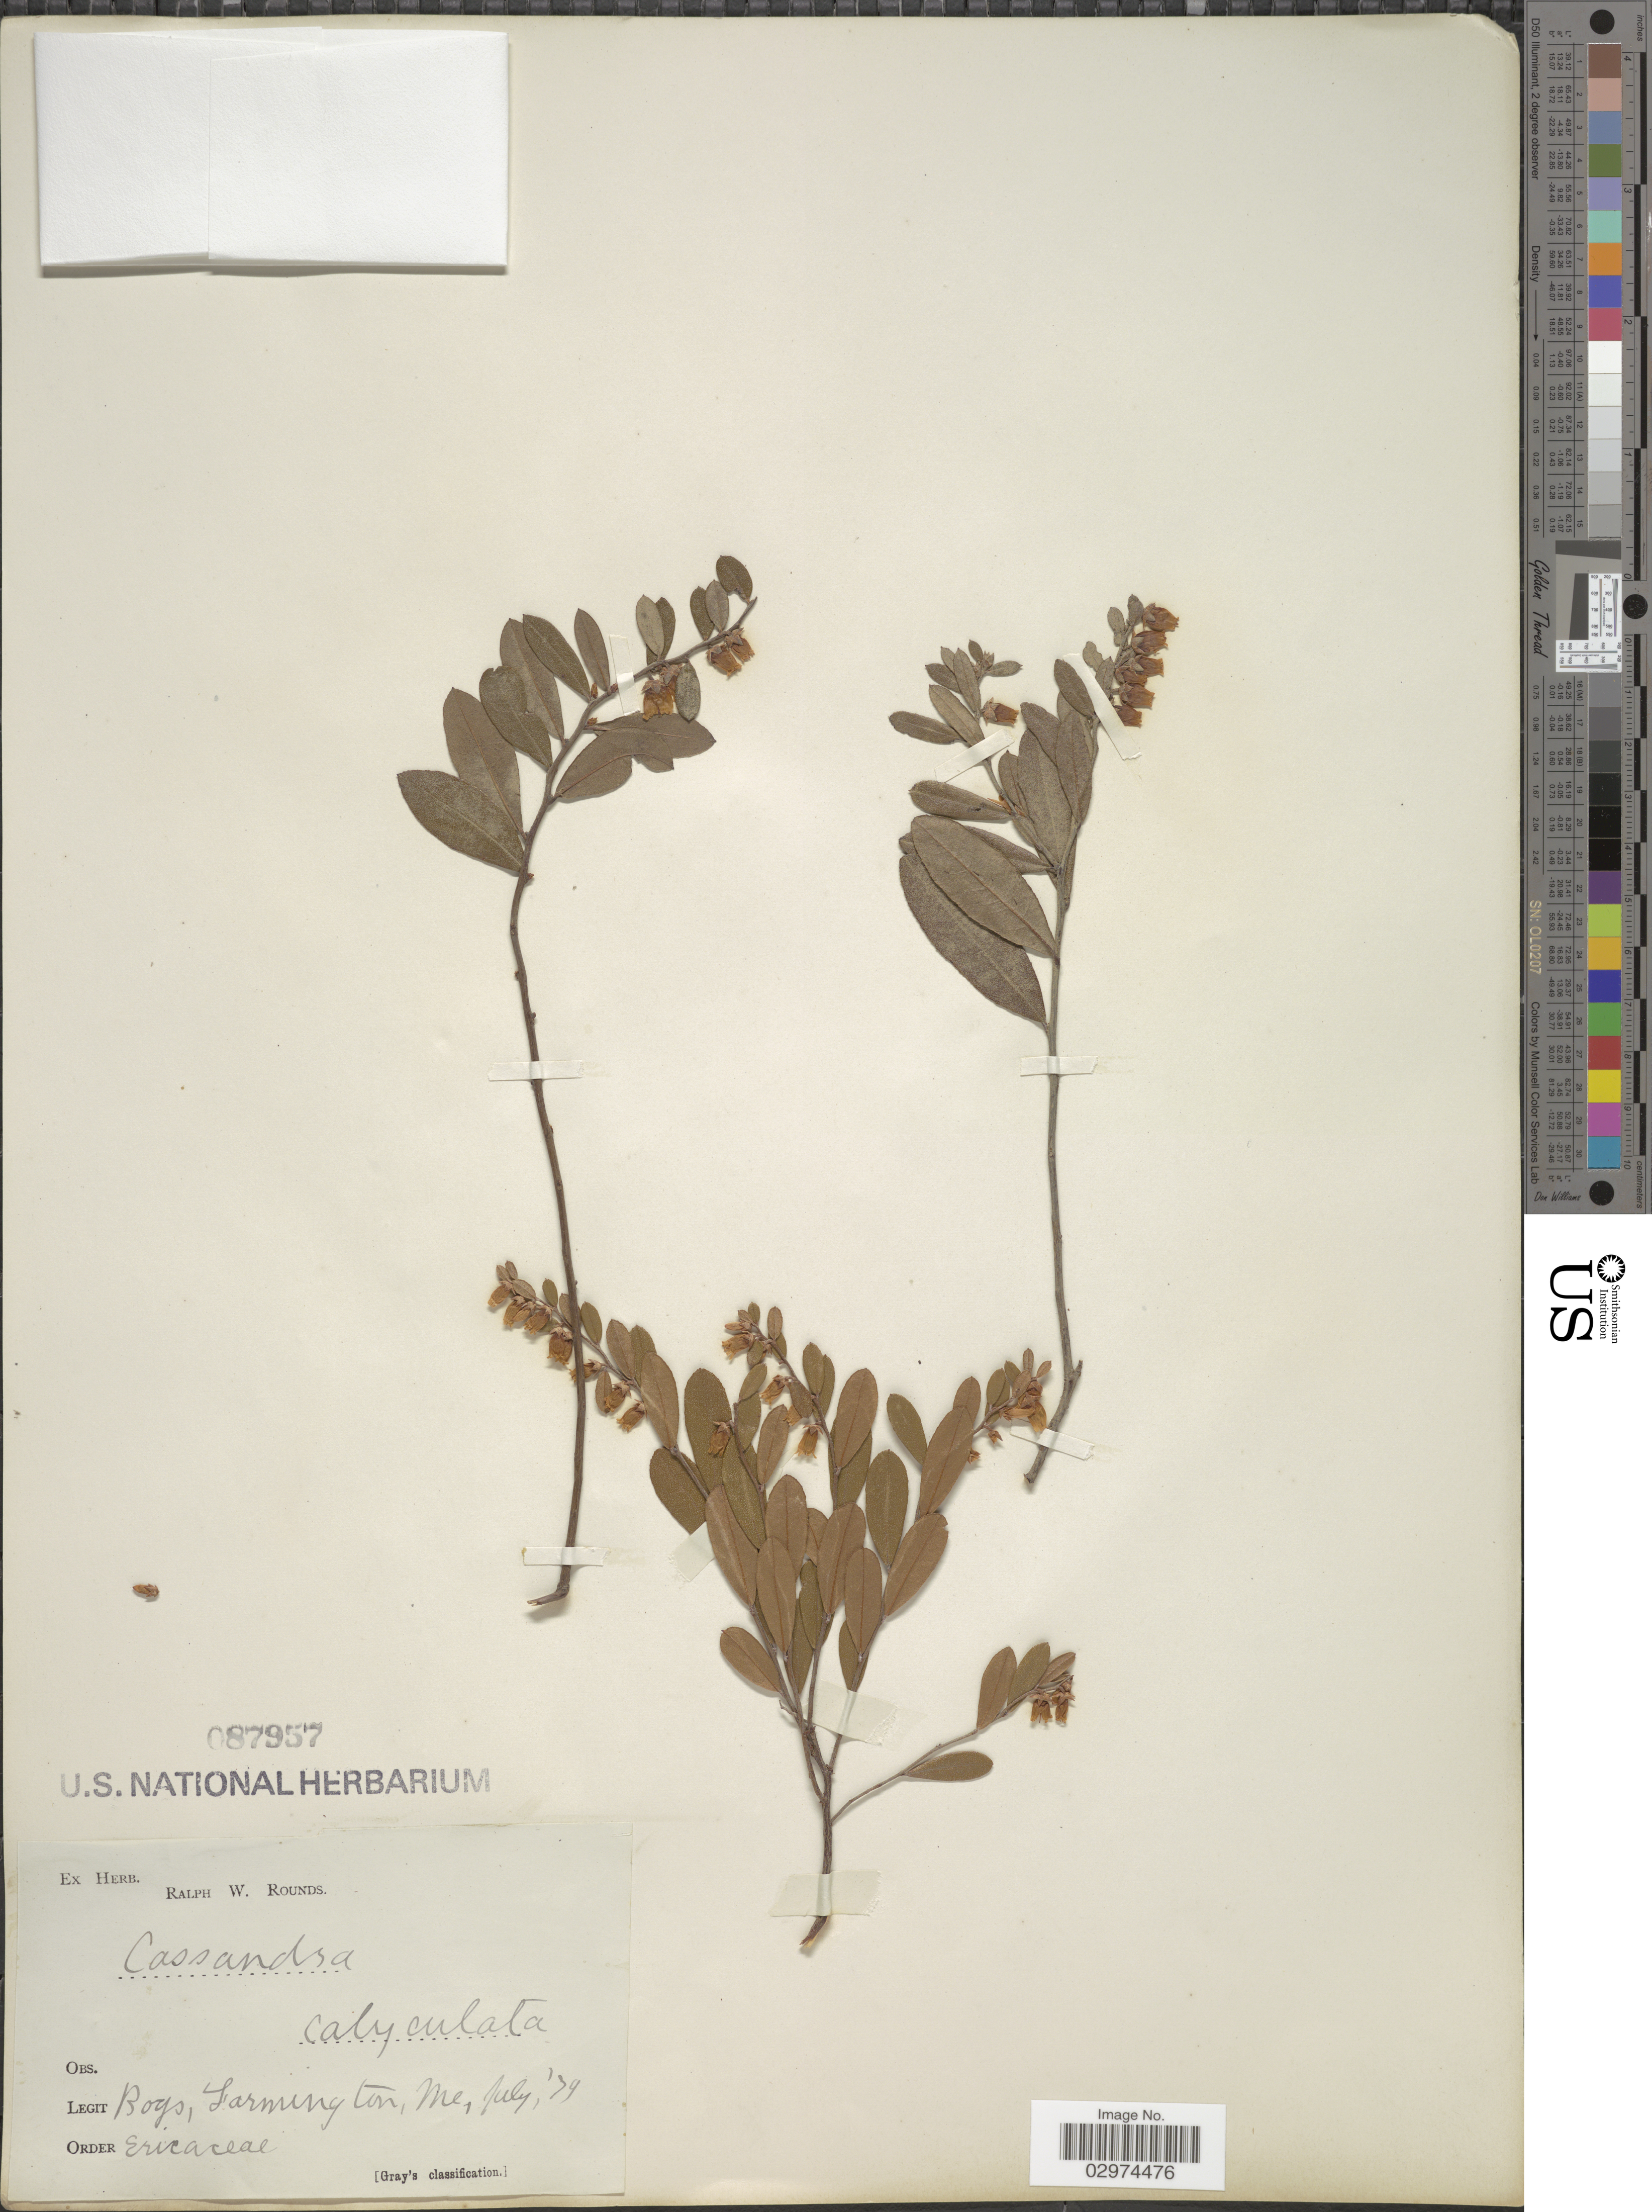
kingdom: Plantae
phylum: Tracheophyta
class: Magnoliopsida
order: Ericales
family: Ericaceae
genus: Chamaedaphne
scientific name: Chamaedaphne calyculata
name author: (L.) Moench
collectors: Ex herb. Ralph W. Rounds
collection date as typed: Transcribed d/m/y: /7/39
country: United States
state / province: Maine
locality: Farmington.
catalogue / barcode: US 87957